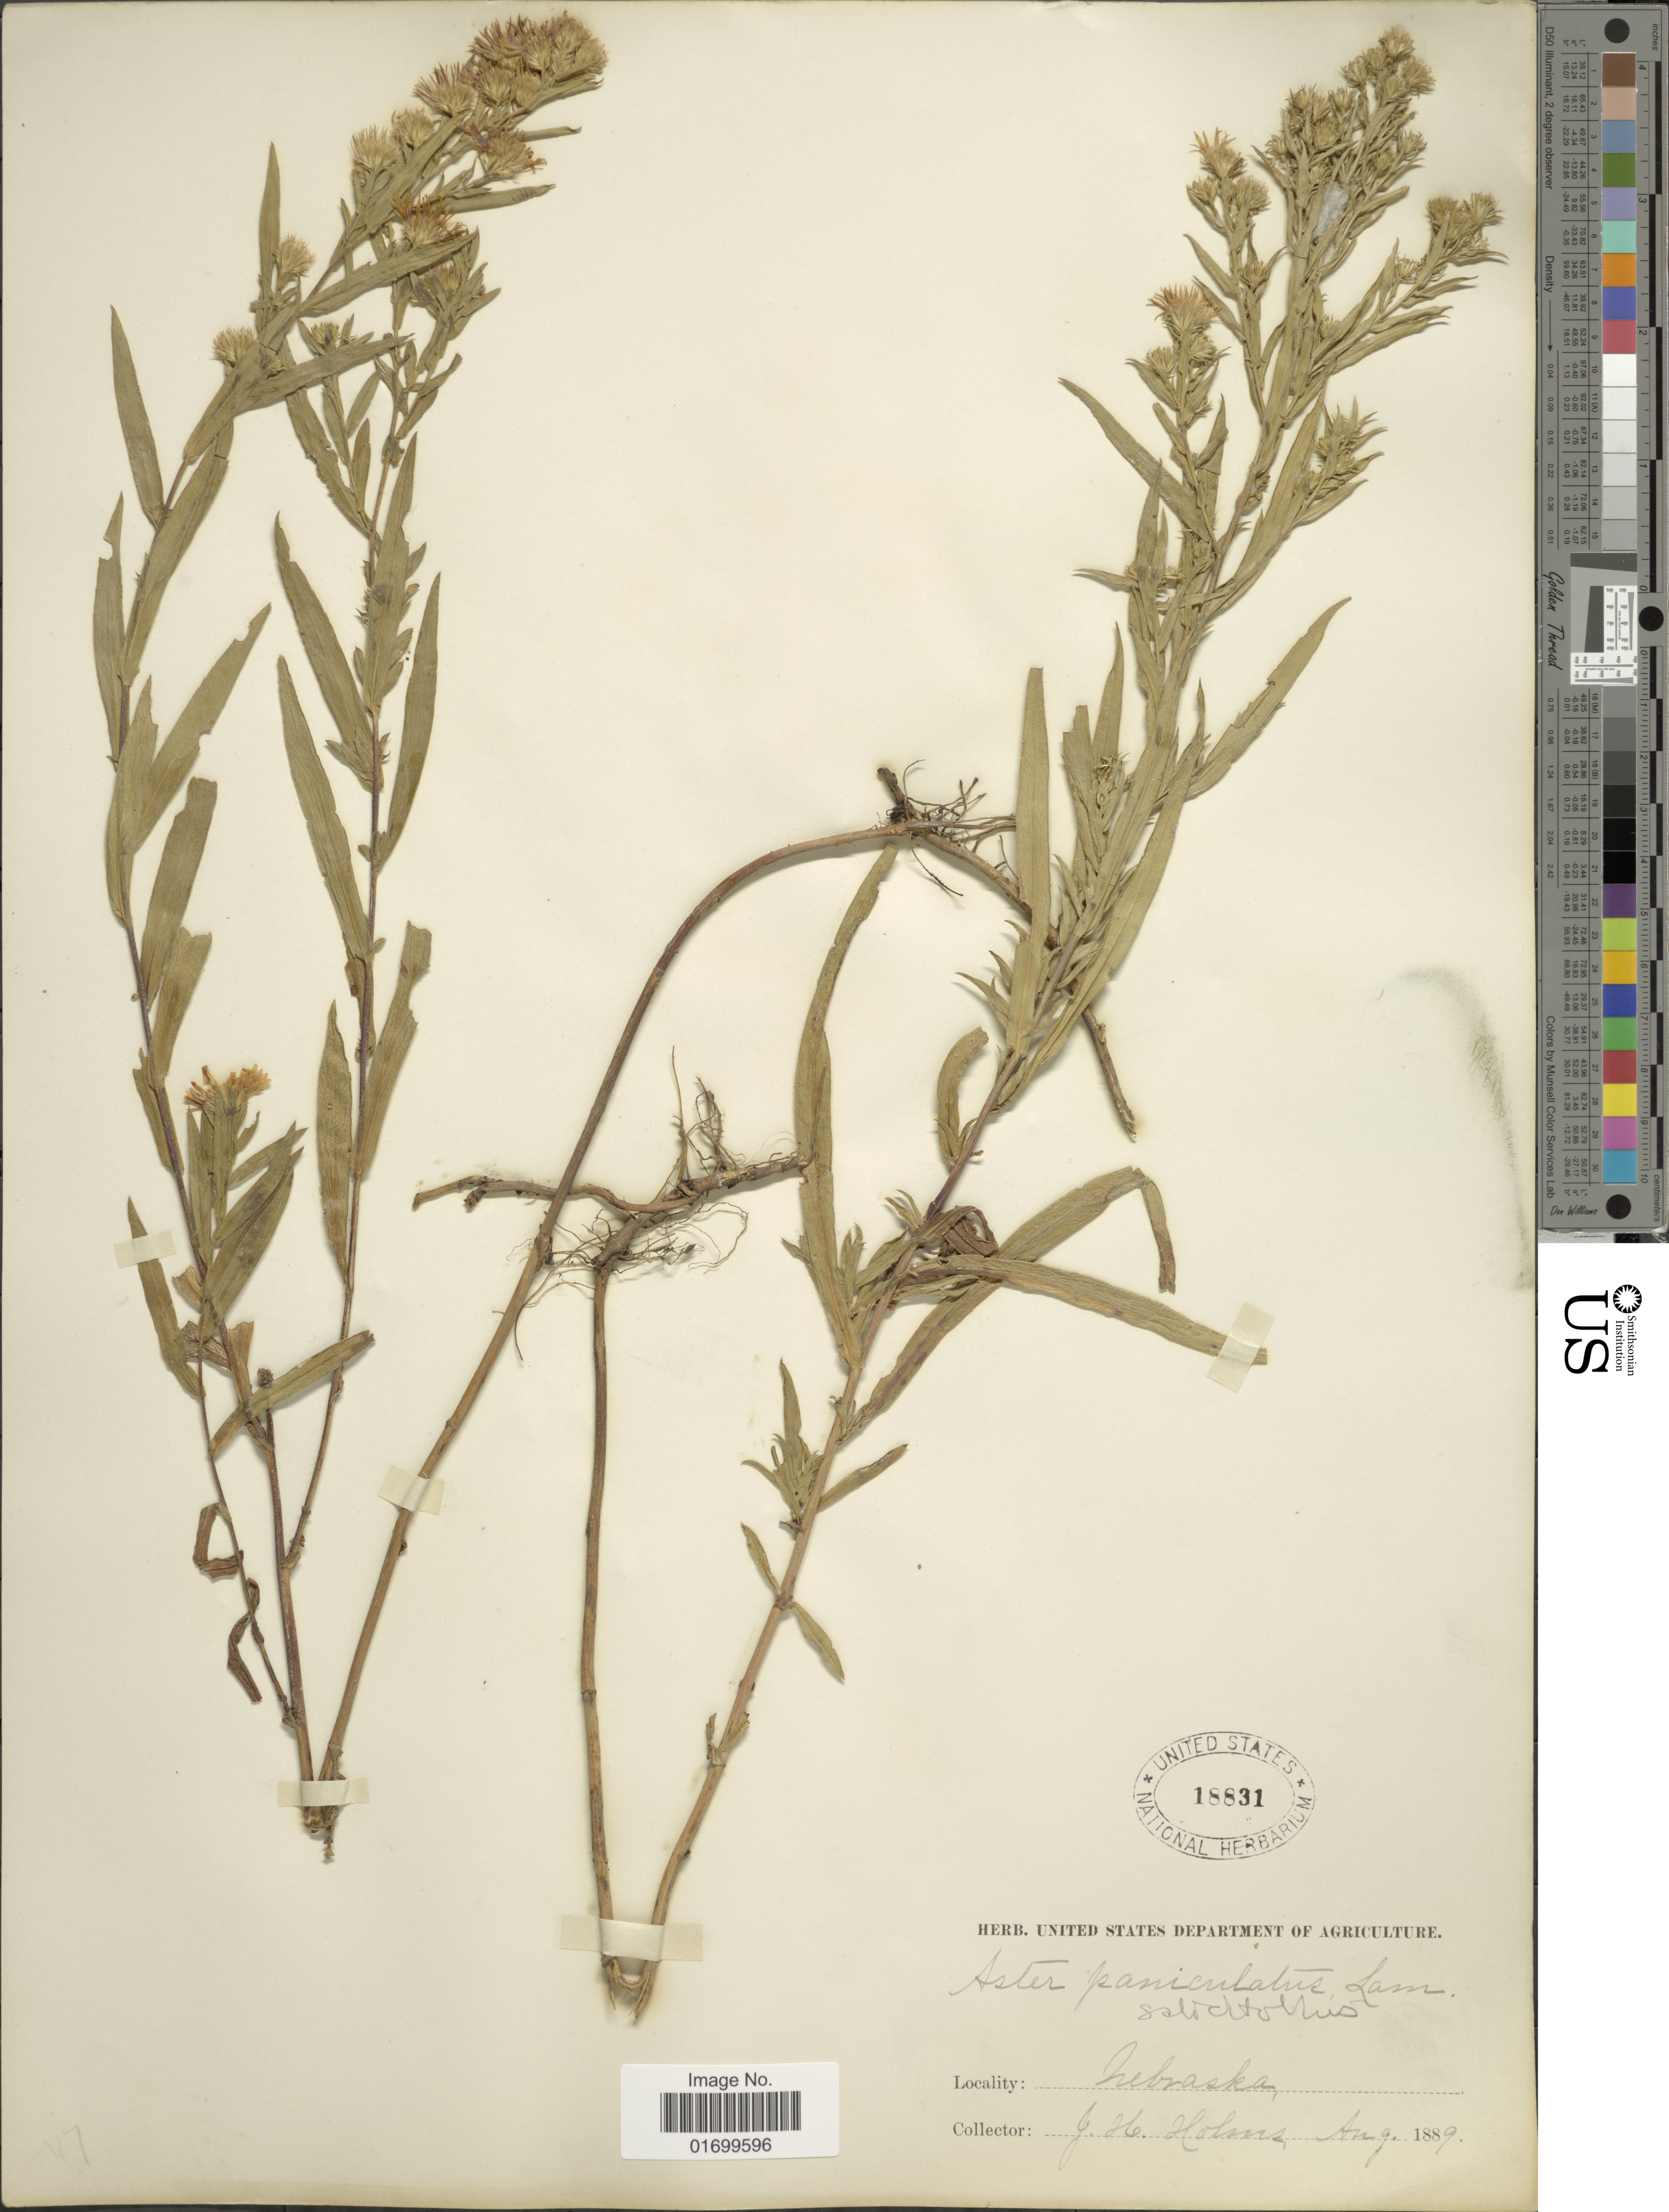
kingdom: Plantae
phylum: Tracheophyta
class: Magnoliopsida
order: Asterales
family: Asteraceae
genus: Symphyotrichum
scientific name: Symphyotrichum hesperium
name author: (A. Gray) Á. Löve & D. Löve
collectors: J. H. Holms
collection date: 1889-08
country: United States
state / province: Nebraska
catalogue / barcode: US 18831